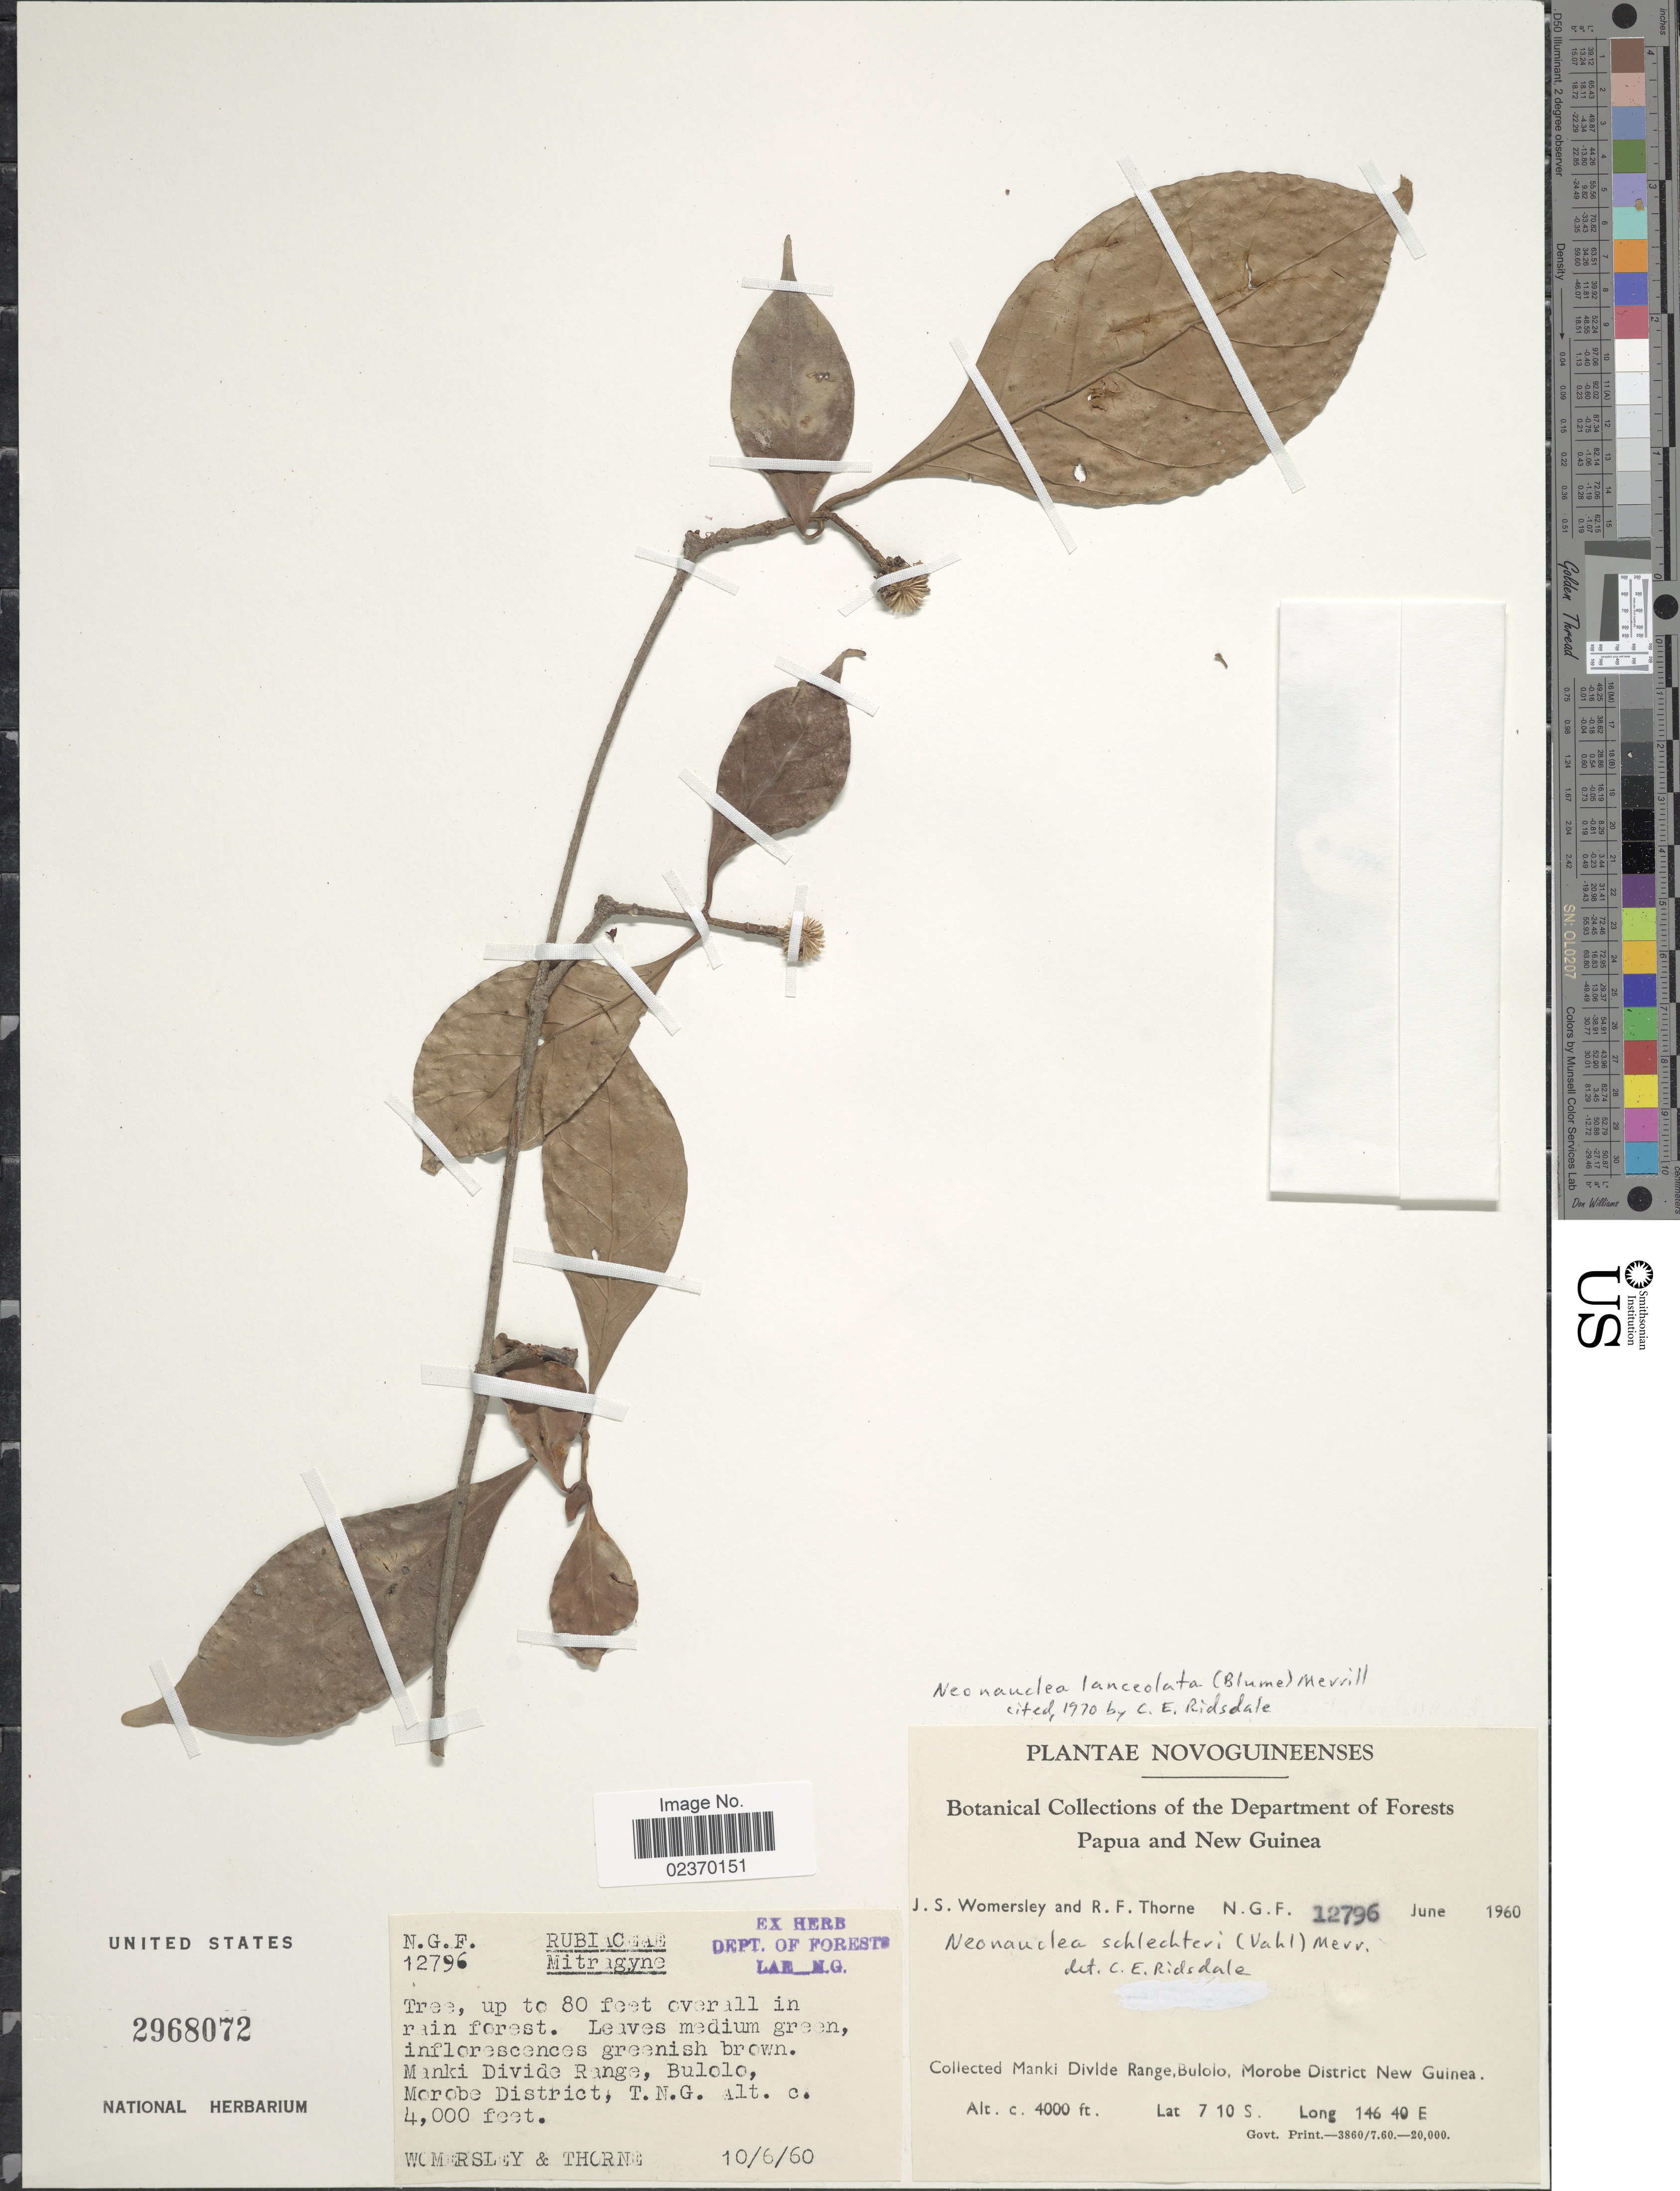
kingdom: Plantae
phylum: Tracheophyta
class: Magnoliopsida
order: Gentianales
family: Rubiaceae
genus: Neonauclea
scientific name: Neonauclea lanceolata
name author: (Blume) Merr.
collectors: J. S. Womersley & R. F. Thorne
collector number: N.G.F. 12796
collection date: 1960-06-10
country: Papua New Guinea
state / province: Morobe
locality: Manki Divide Range, Bulolo, Morobe District, New Guinea, T.N.G.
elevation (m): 1219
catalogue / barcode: US 2968072